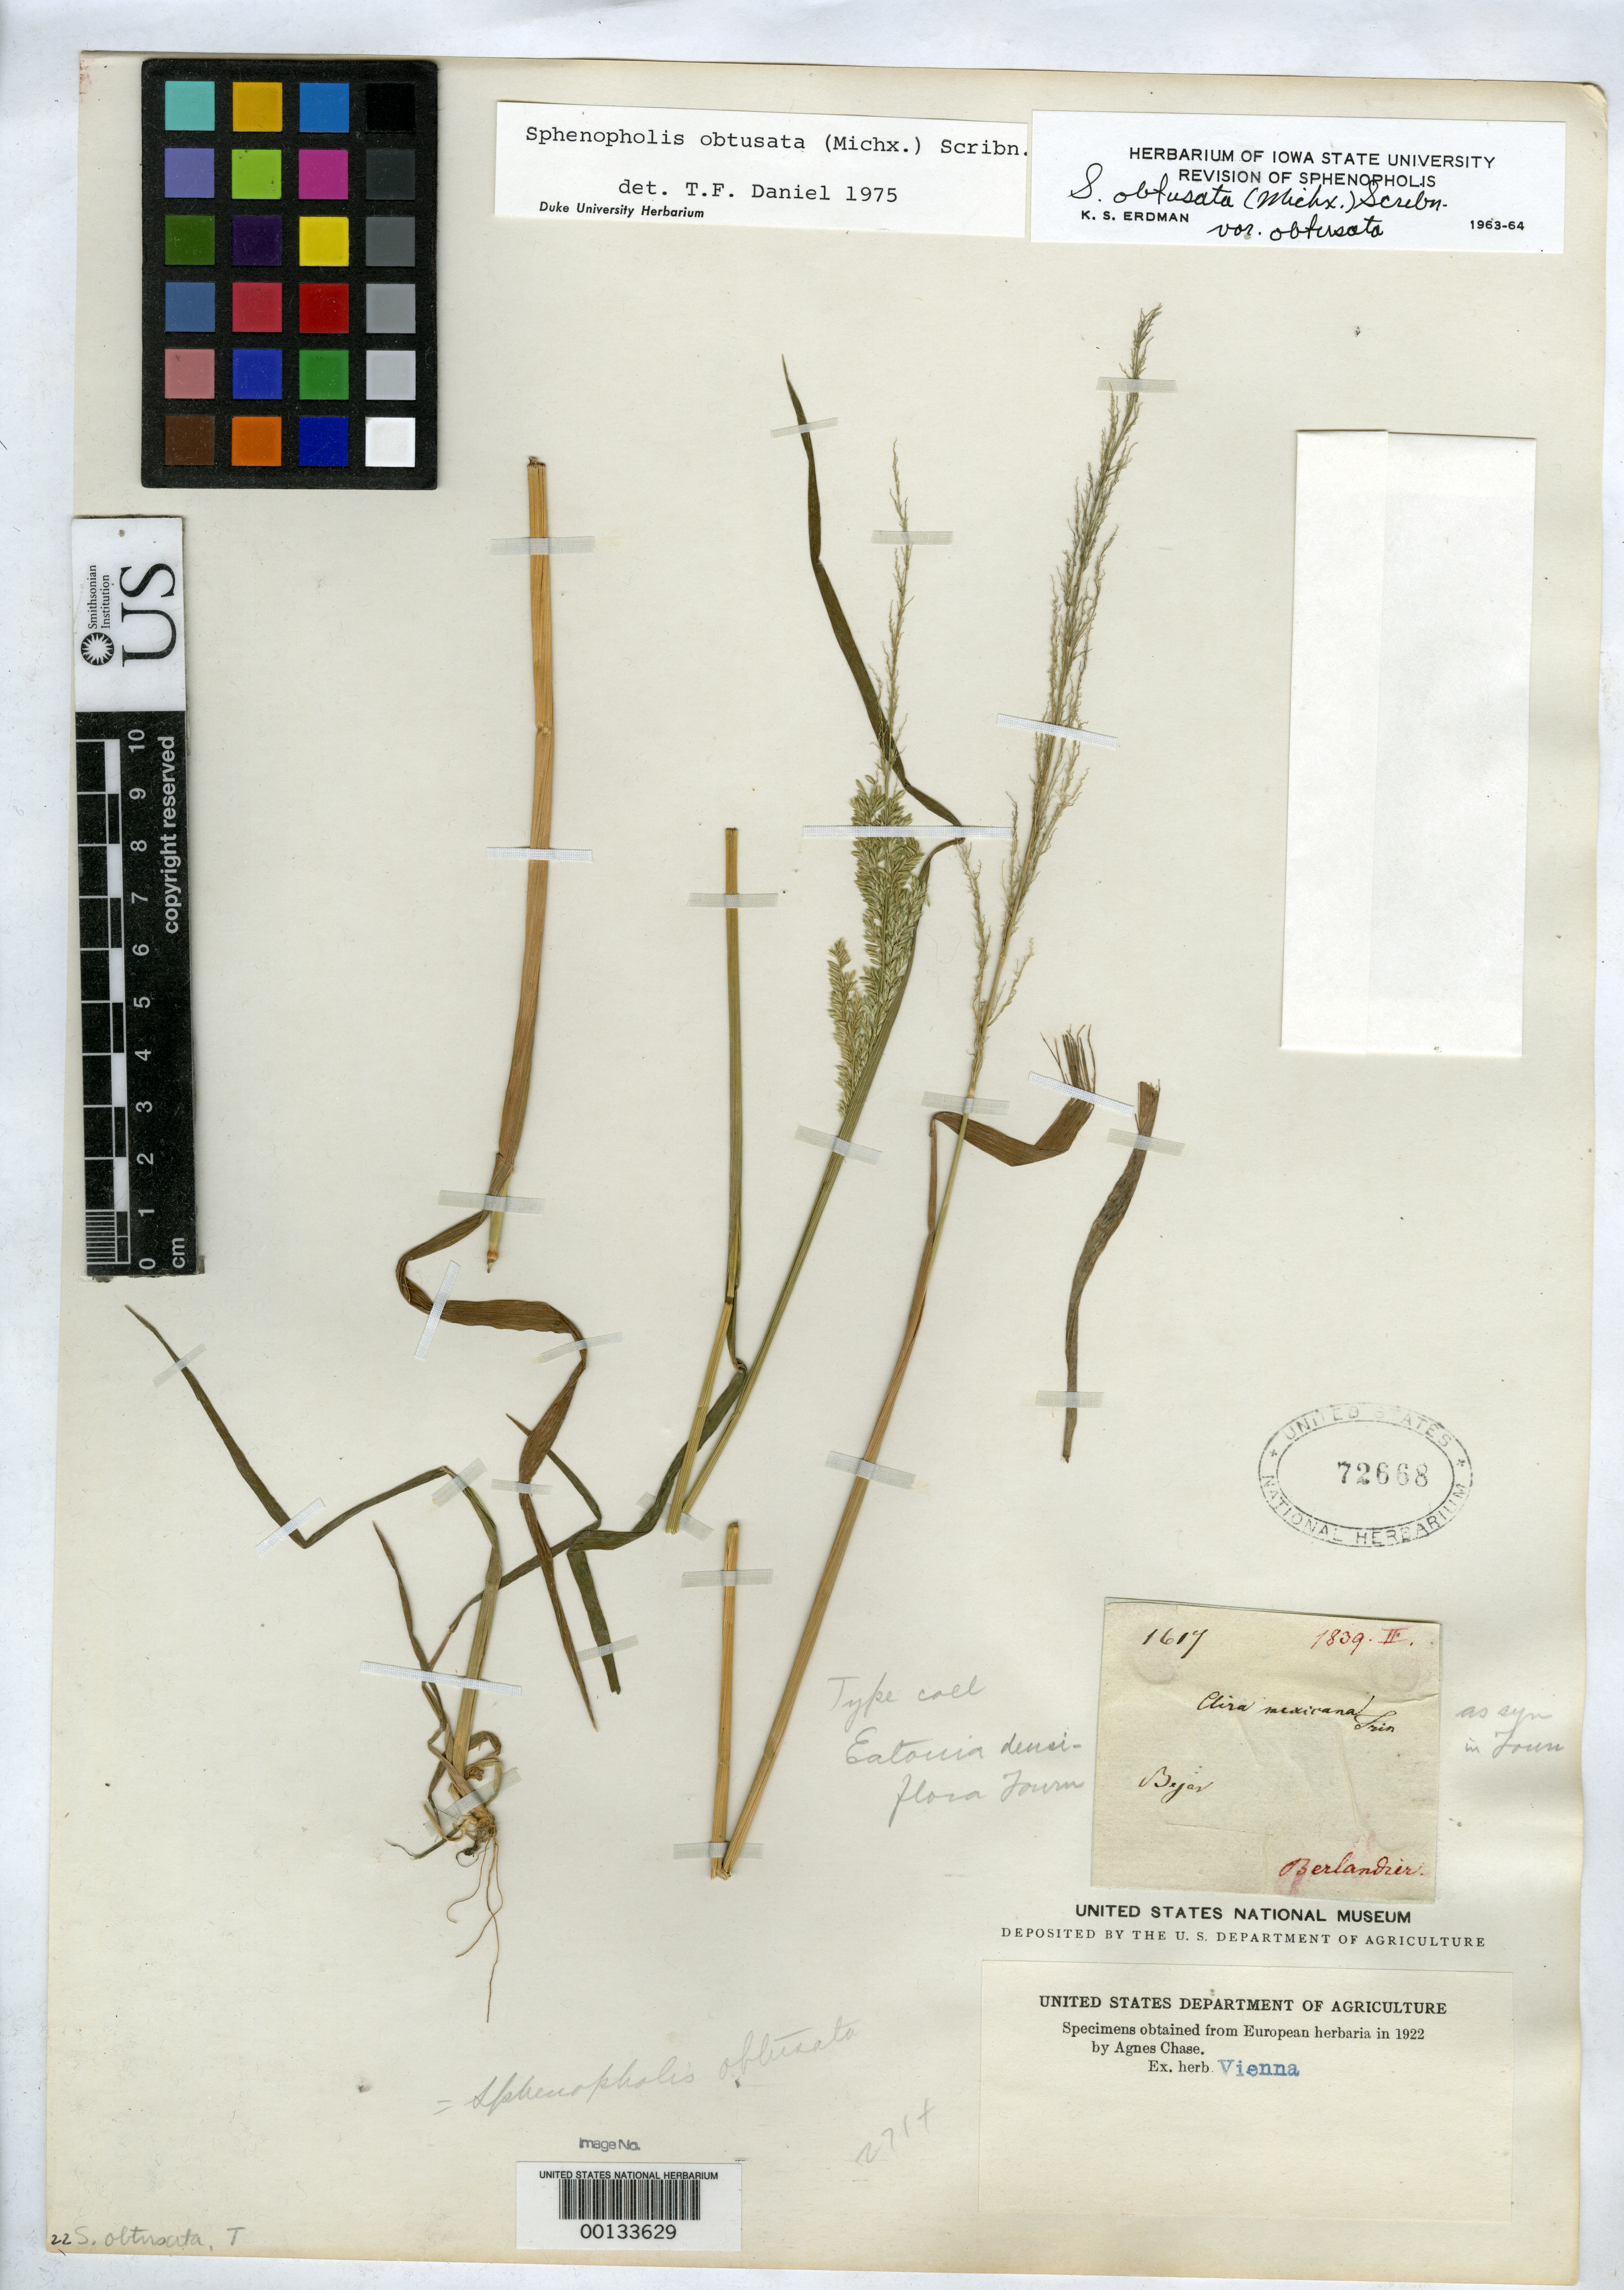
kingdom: Plantae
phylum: Tracheophyta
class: Liliopsida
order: Poales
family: Poaceae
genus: Eatonia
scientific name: Eatonia densiflora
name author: E. Fourn.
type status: Isotype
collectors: J. L. Berlandier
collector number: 1617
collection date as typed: Feb 1839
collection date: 1839-02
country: United States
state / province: Texas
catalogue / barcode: US 72668